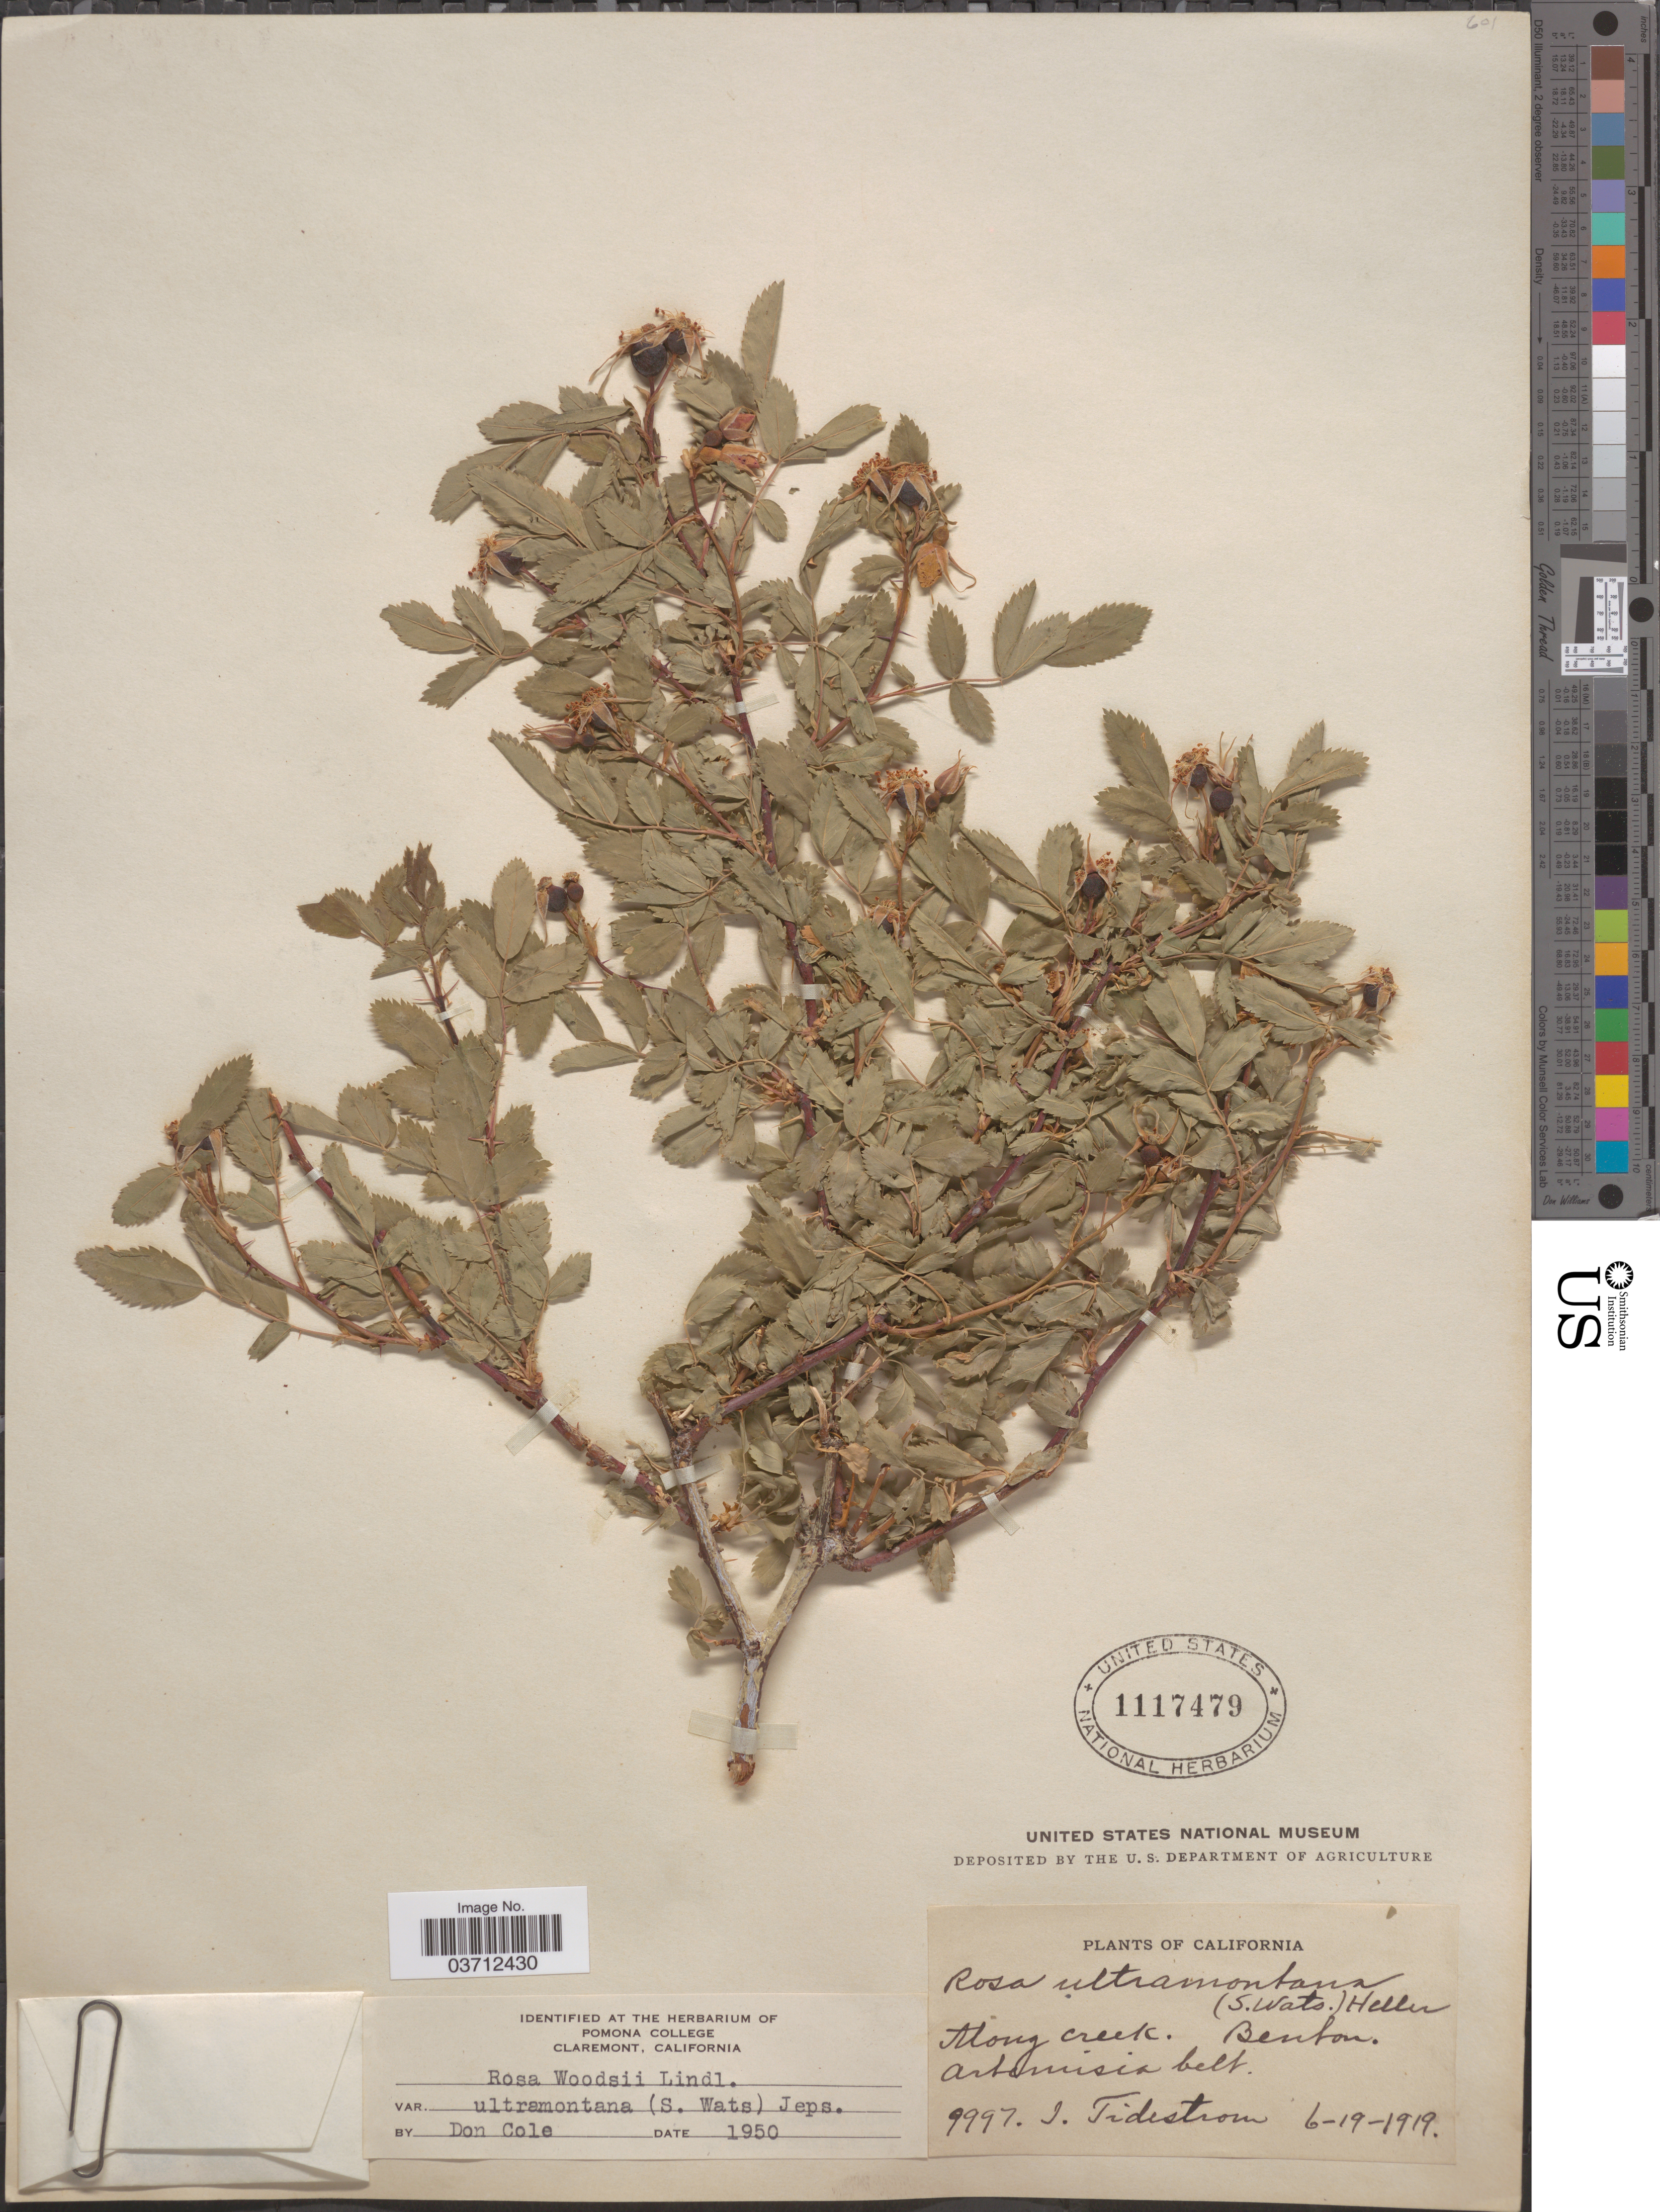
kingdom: Plantae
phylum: Tracheophyta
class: Magnoliopsida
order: Rosales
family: Rosaceae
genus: Rosa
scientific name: Rosa woodsii var. ultramontana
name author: Lindl.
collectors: I. F. Tidestrom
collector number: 9997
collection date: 1919-06-19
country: United States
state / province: California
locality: Along creek. Benton.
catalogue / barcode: US 1117479